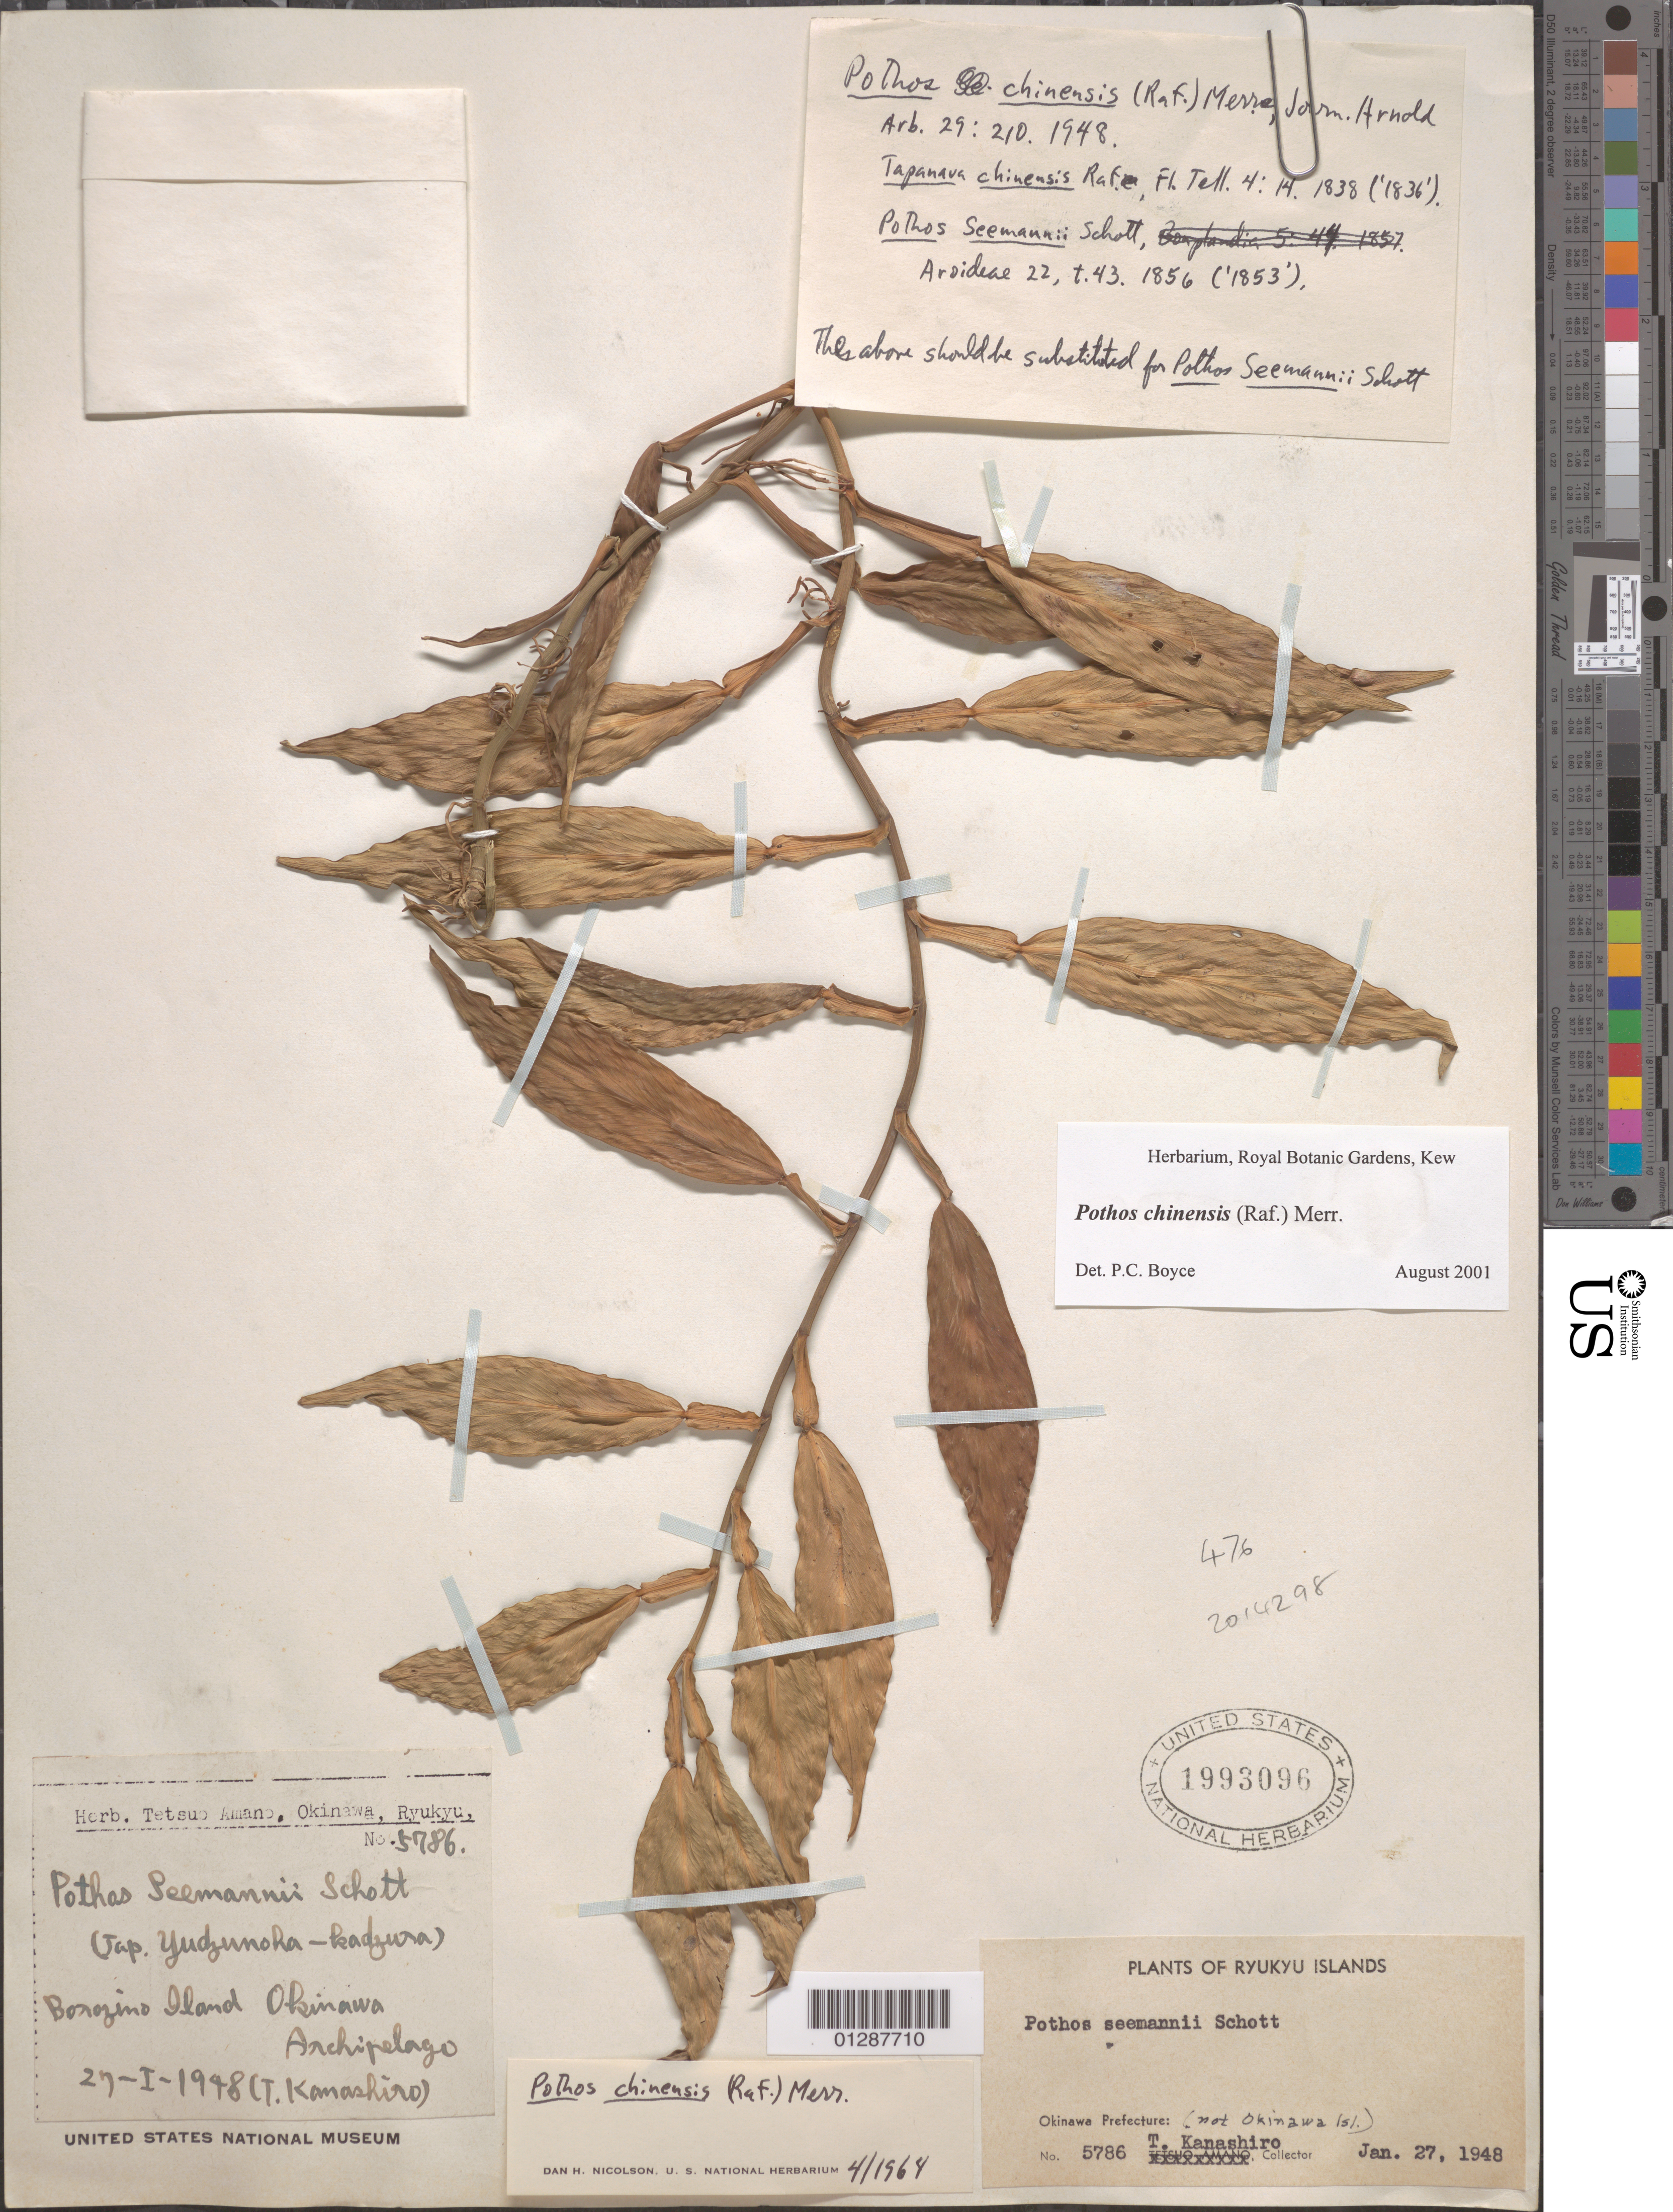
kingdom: Plantae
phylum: Tracheophyta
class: Liliopsida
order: Alismatales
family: Araceae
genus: Pothos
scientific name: Pothos chinensis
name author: (Raf.) Merr.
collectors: T. Kanashiro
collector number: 5786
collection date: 1948-01-27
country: Japan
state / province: Okinawa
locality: Bonozino Island. Okinawa Archipelago. Okinawa Prefecture.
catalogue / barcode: US 1993096